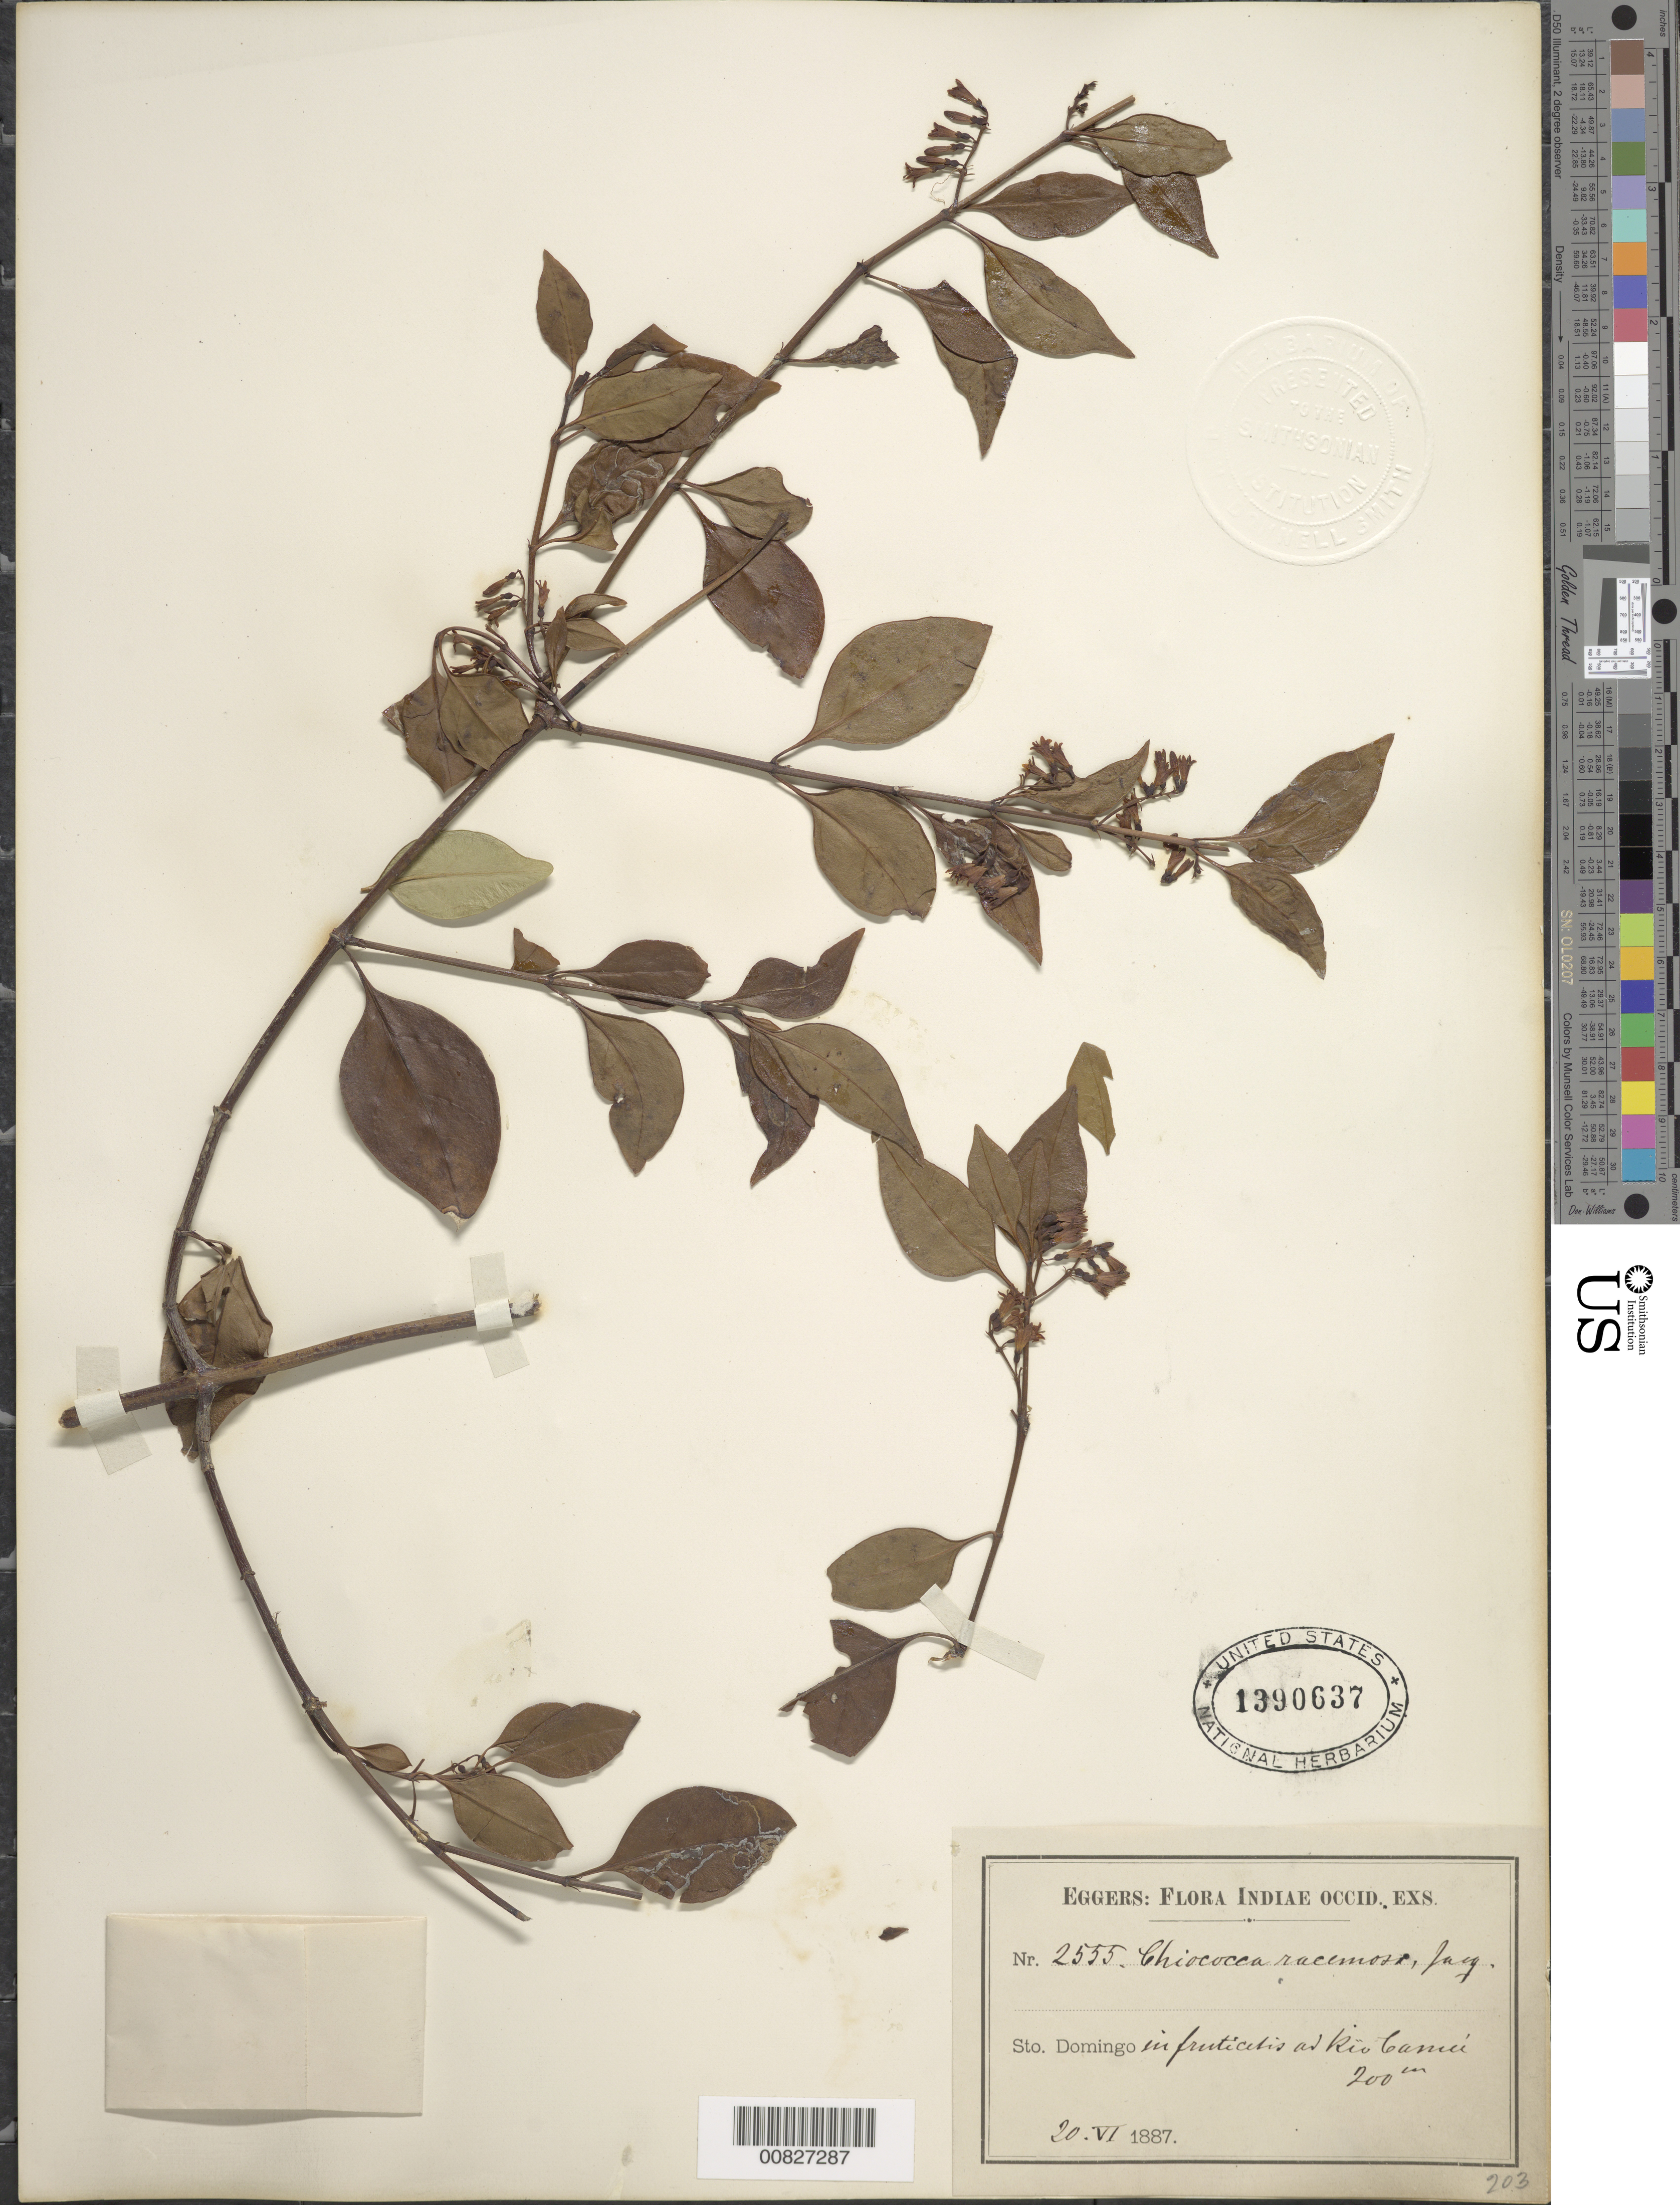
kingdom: Plantae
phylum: Tracheophyta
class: Magnoliopsida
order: Gentianales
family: Rubiaceae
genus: Chiococca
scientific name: Chiococca alba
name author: (L.) Hitchc.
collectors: H. F. A. von Eggers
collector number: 2555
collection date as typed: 20 Jun 1887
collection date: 1887-06-20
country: Dominican Republic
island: Hispaniola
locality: Río "Canui"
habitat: "fruticetis"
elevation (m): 200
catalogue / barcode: US 1390637